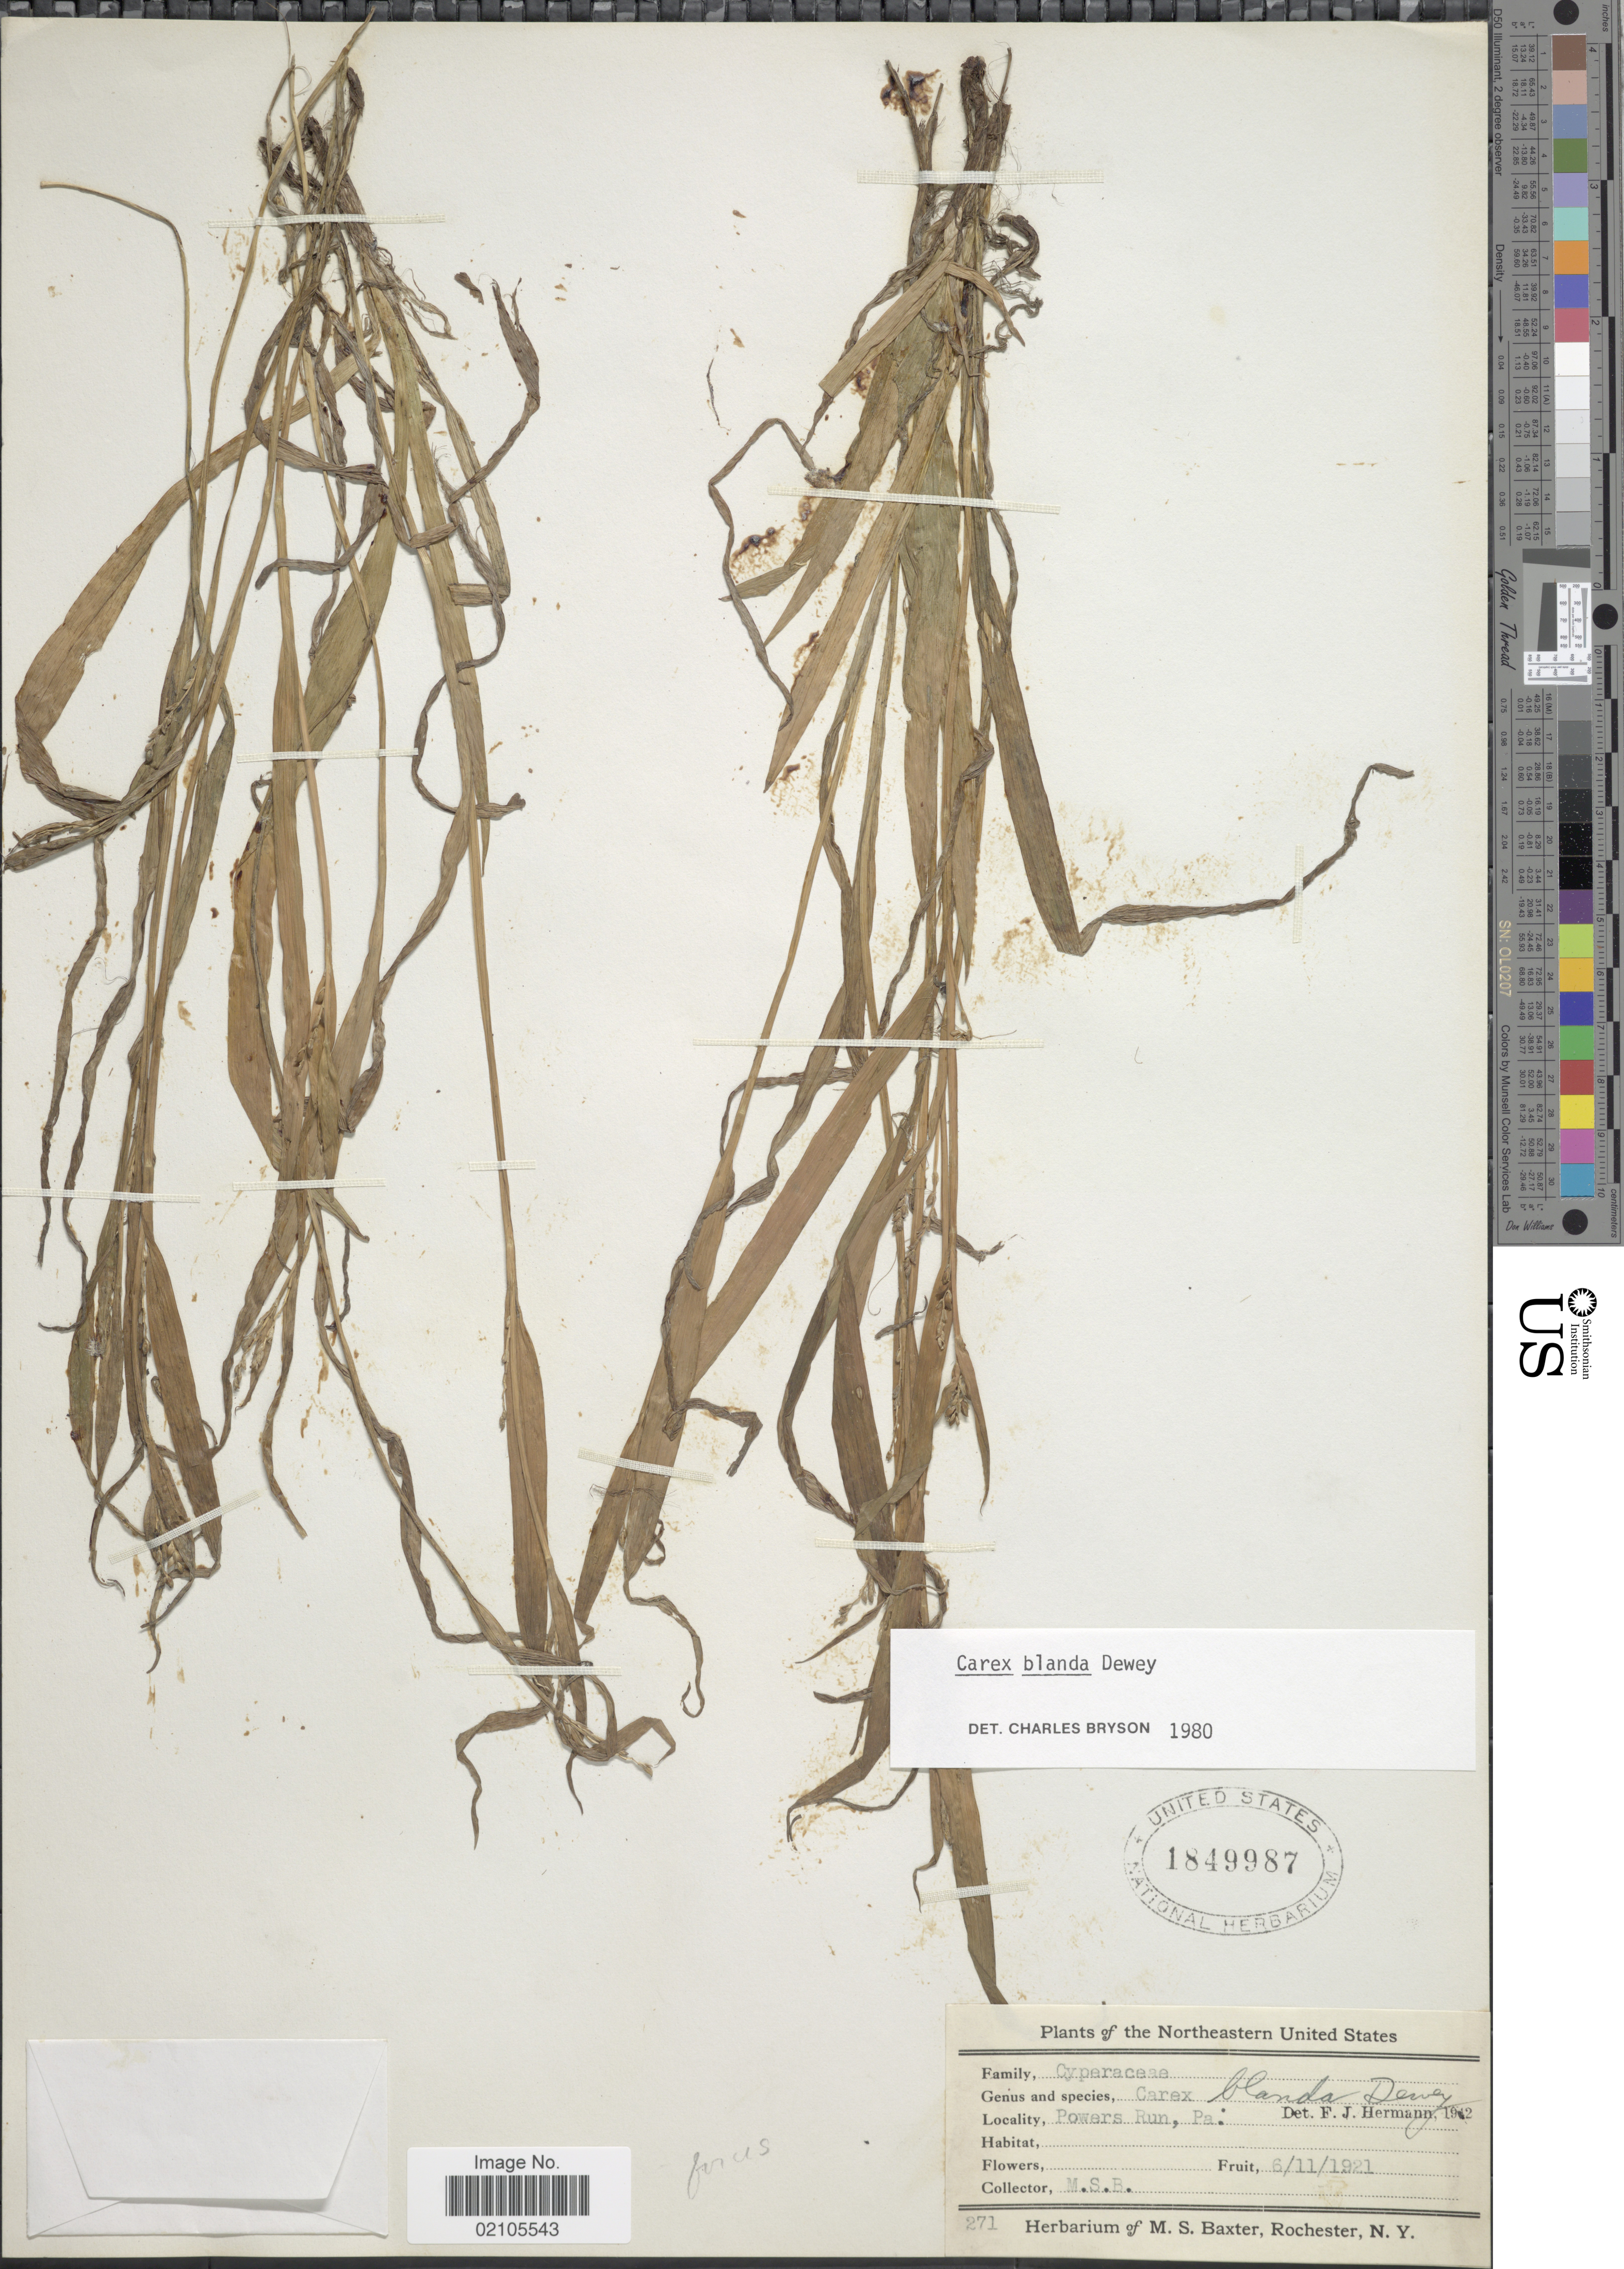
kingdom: Plantae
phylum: Tracheophyta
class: Liliopsida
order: Poales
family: Cyperaceae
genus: Carex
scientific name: Carex blanda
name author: Dewey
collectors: M. Baxter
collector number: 271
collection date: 1921-06-11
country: United States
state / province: Pennsylvania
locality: Northeastern United States. Powers Run, Pa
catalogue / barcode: US 1849987